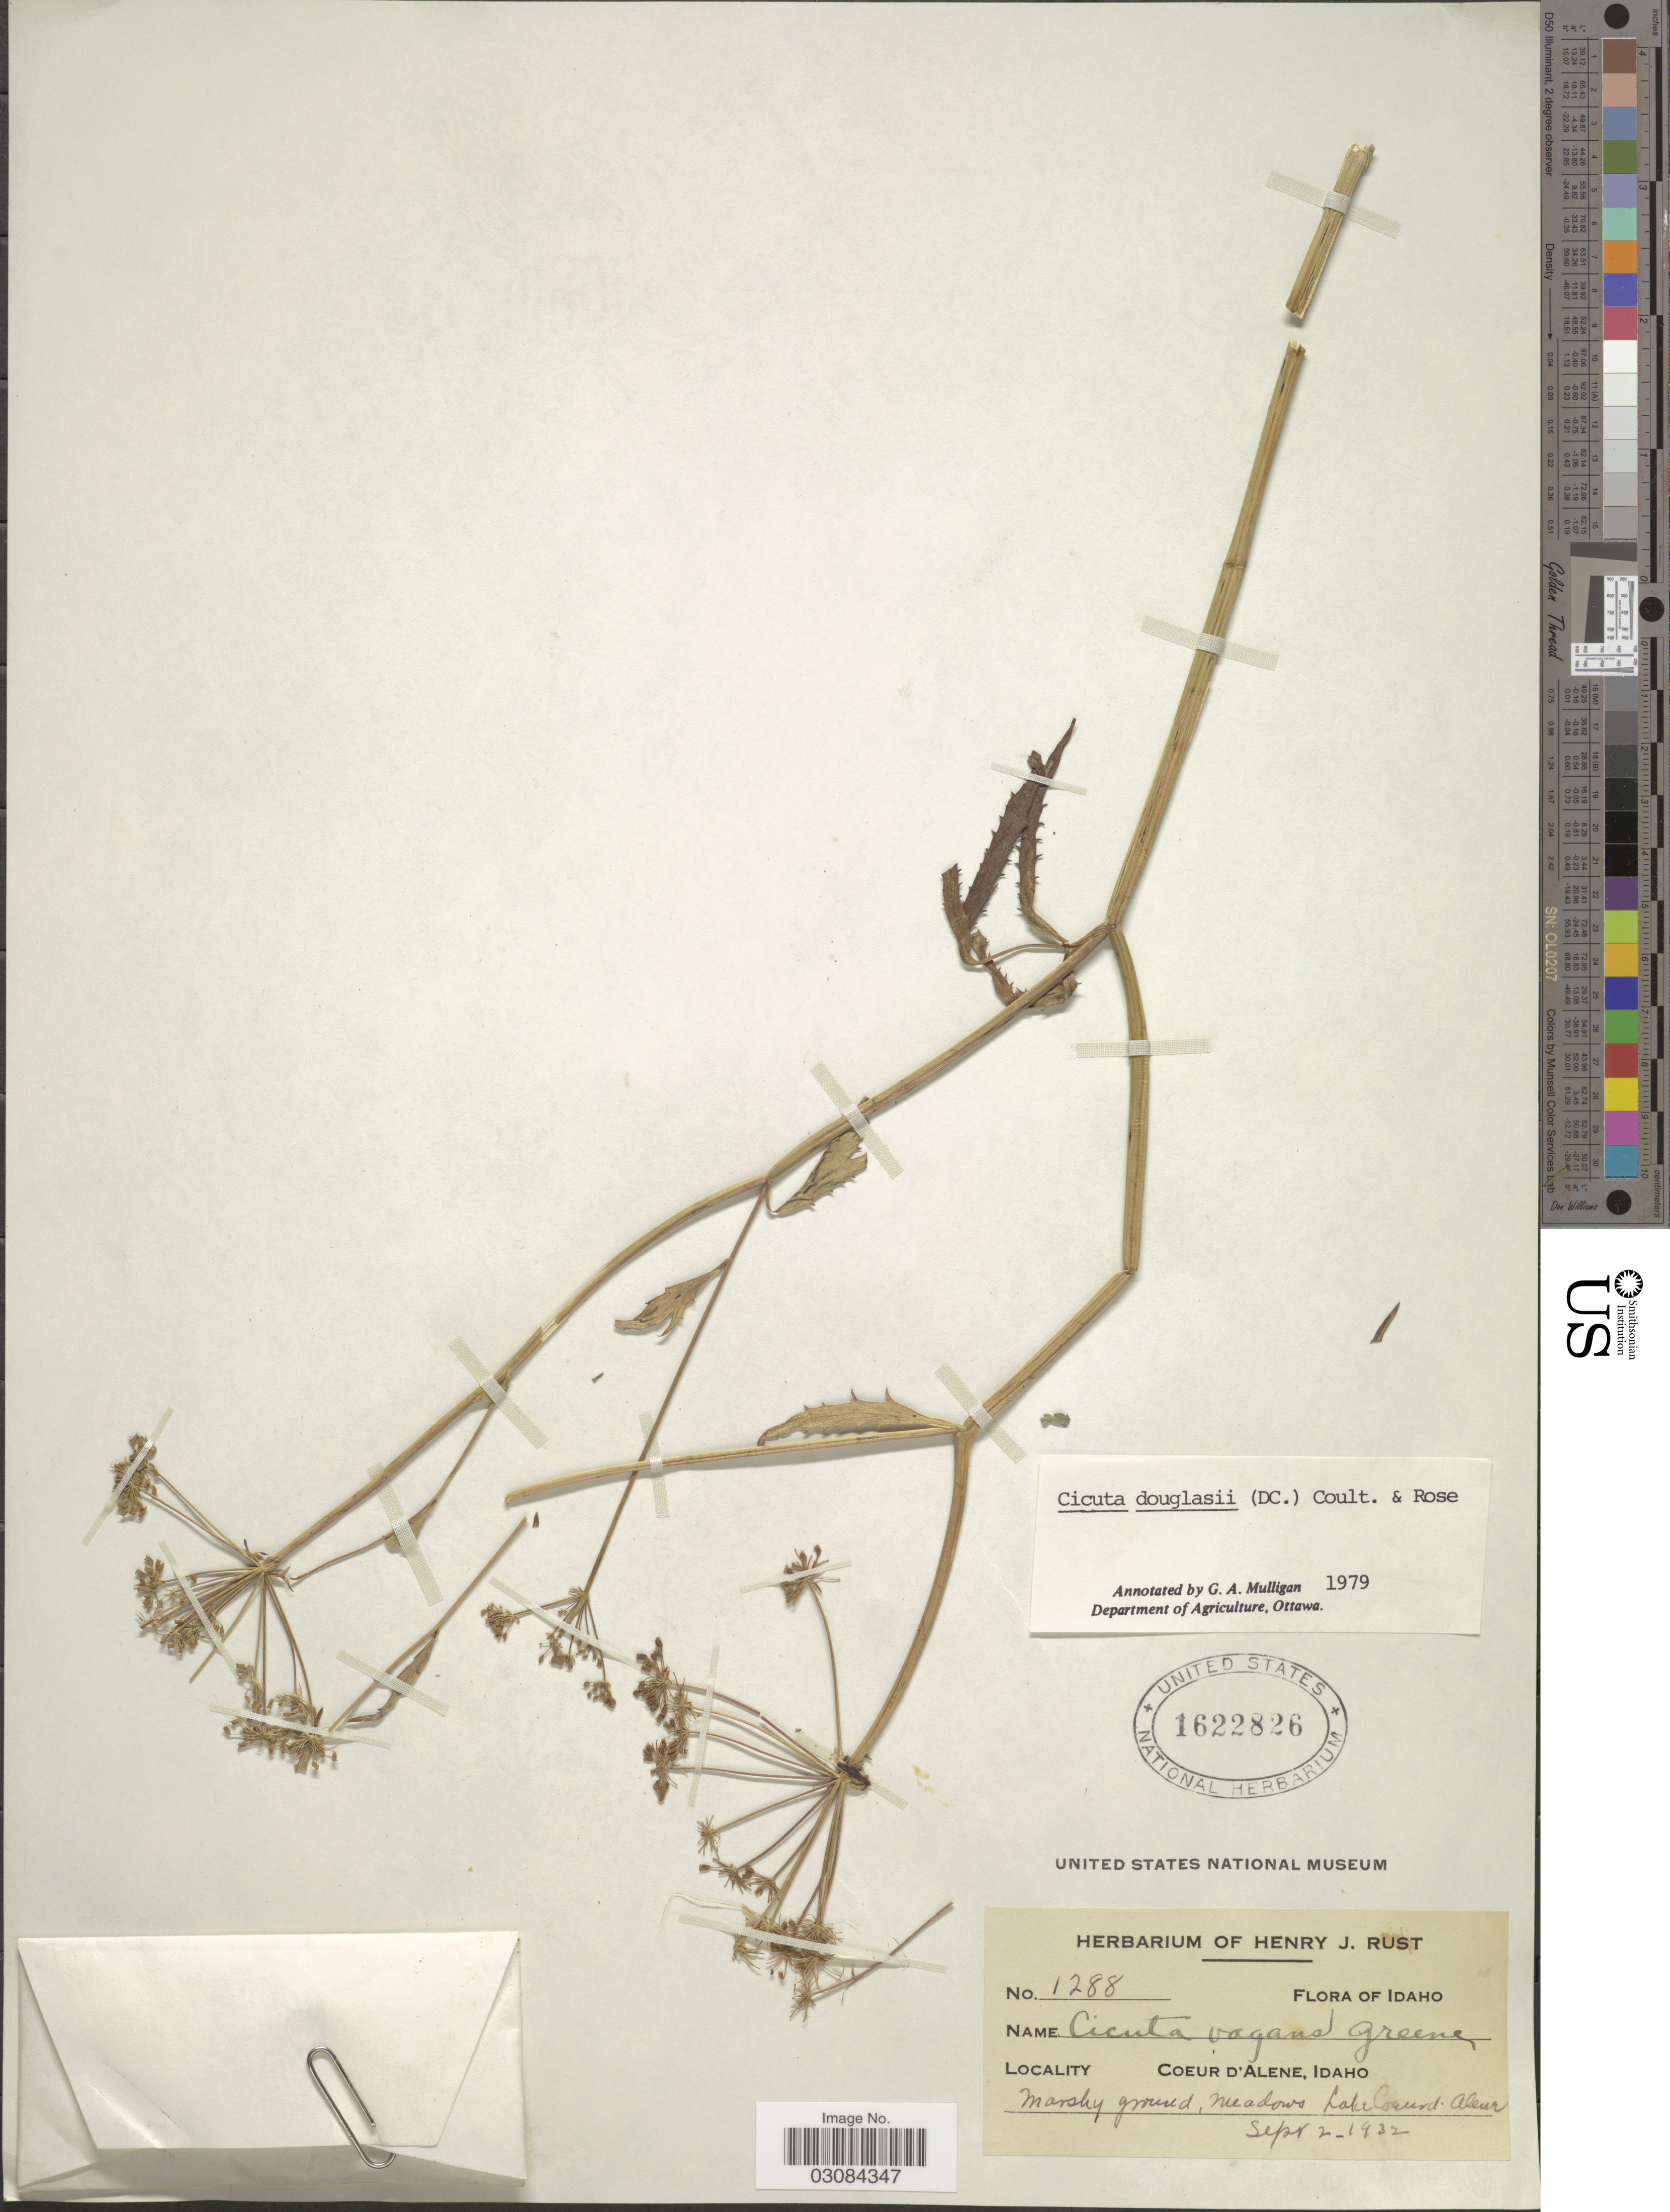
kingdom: Plantae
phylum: Tracheophyta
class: Magnoliopsida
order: Apiales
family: Apiaceae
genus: Cicuta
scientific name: Cicuta douglasii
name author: (DC.) J.M. Coult. & Rose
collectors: H. J. Rust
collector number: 1288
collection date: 1932-09-02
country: United States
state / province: Idaho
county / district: Kootenai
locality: Coeur d'Alene. Meadows Lake Coeur d'Alene.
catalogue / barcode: US 1622826